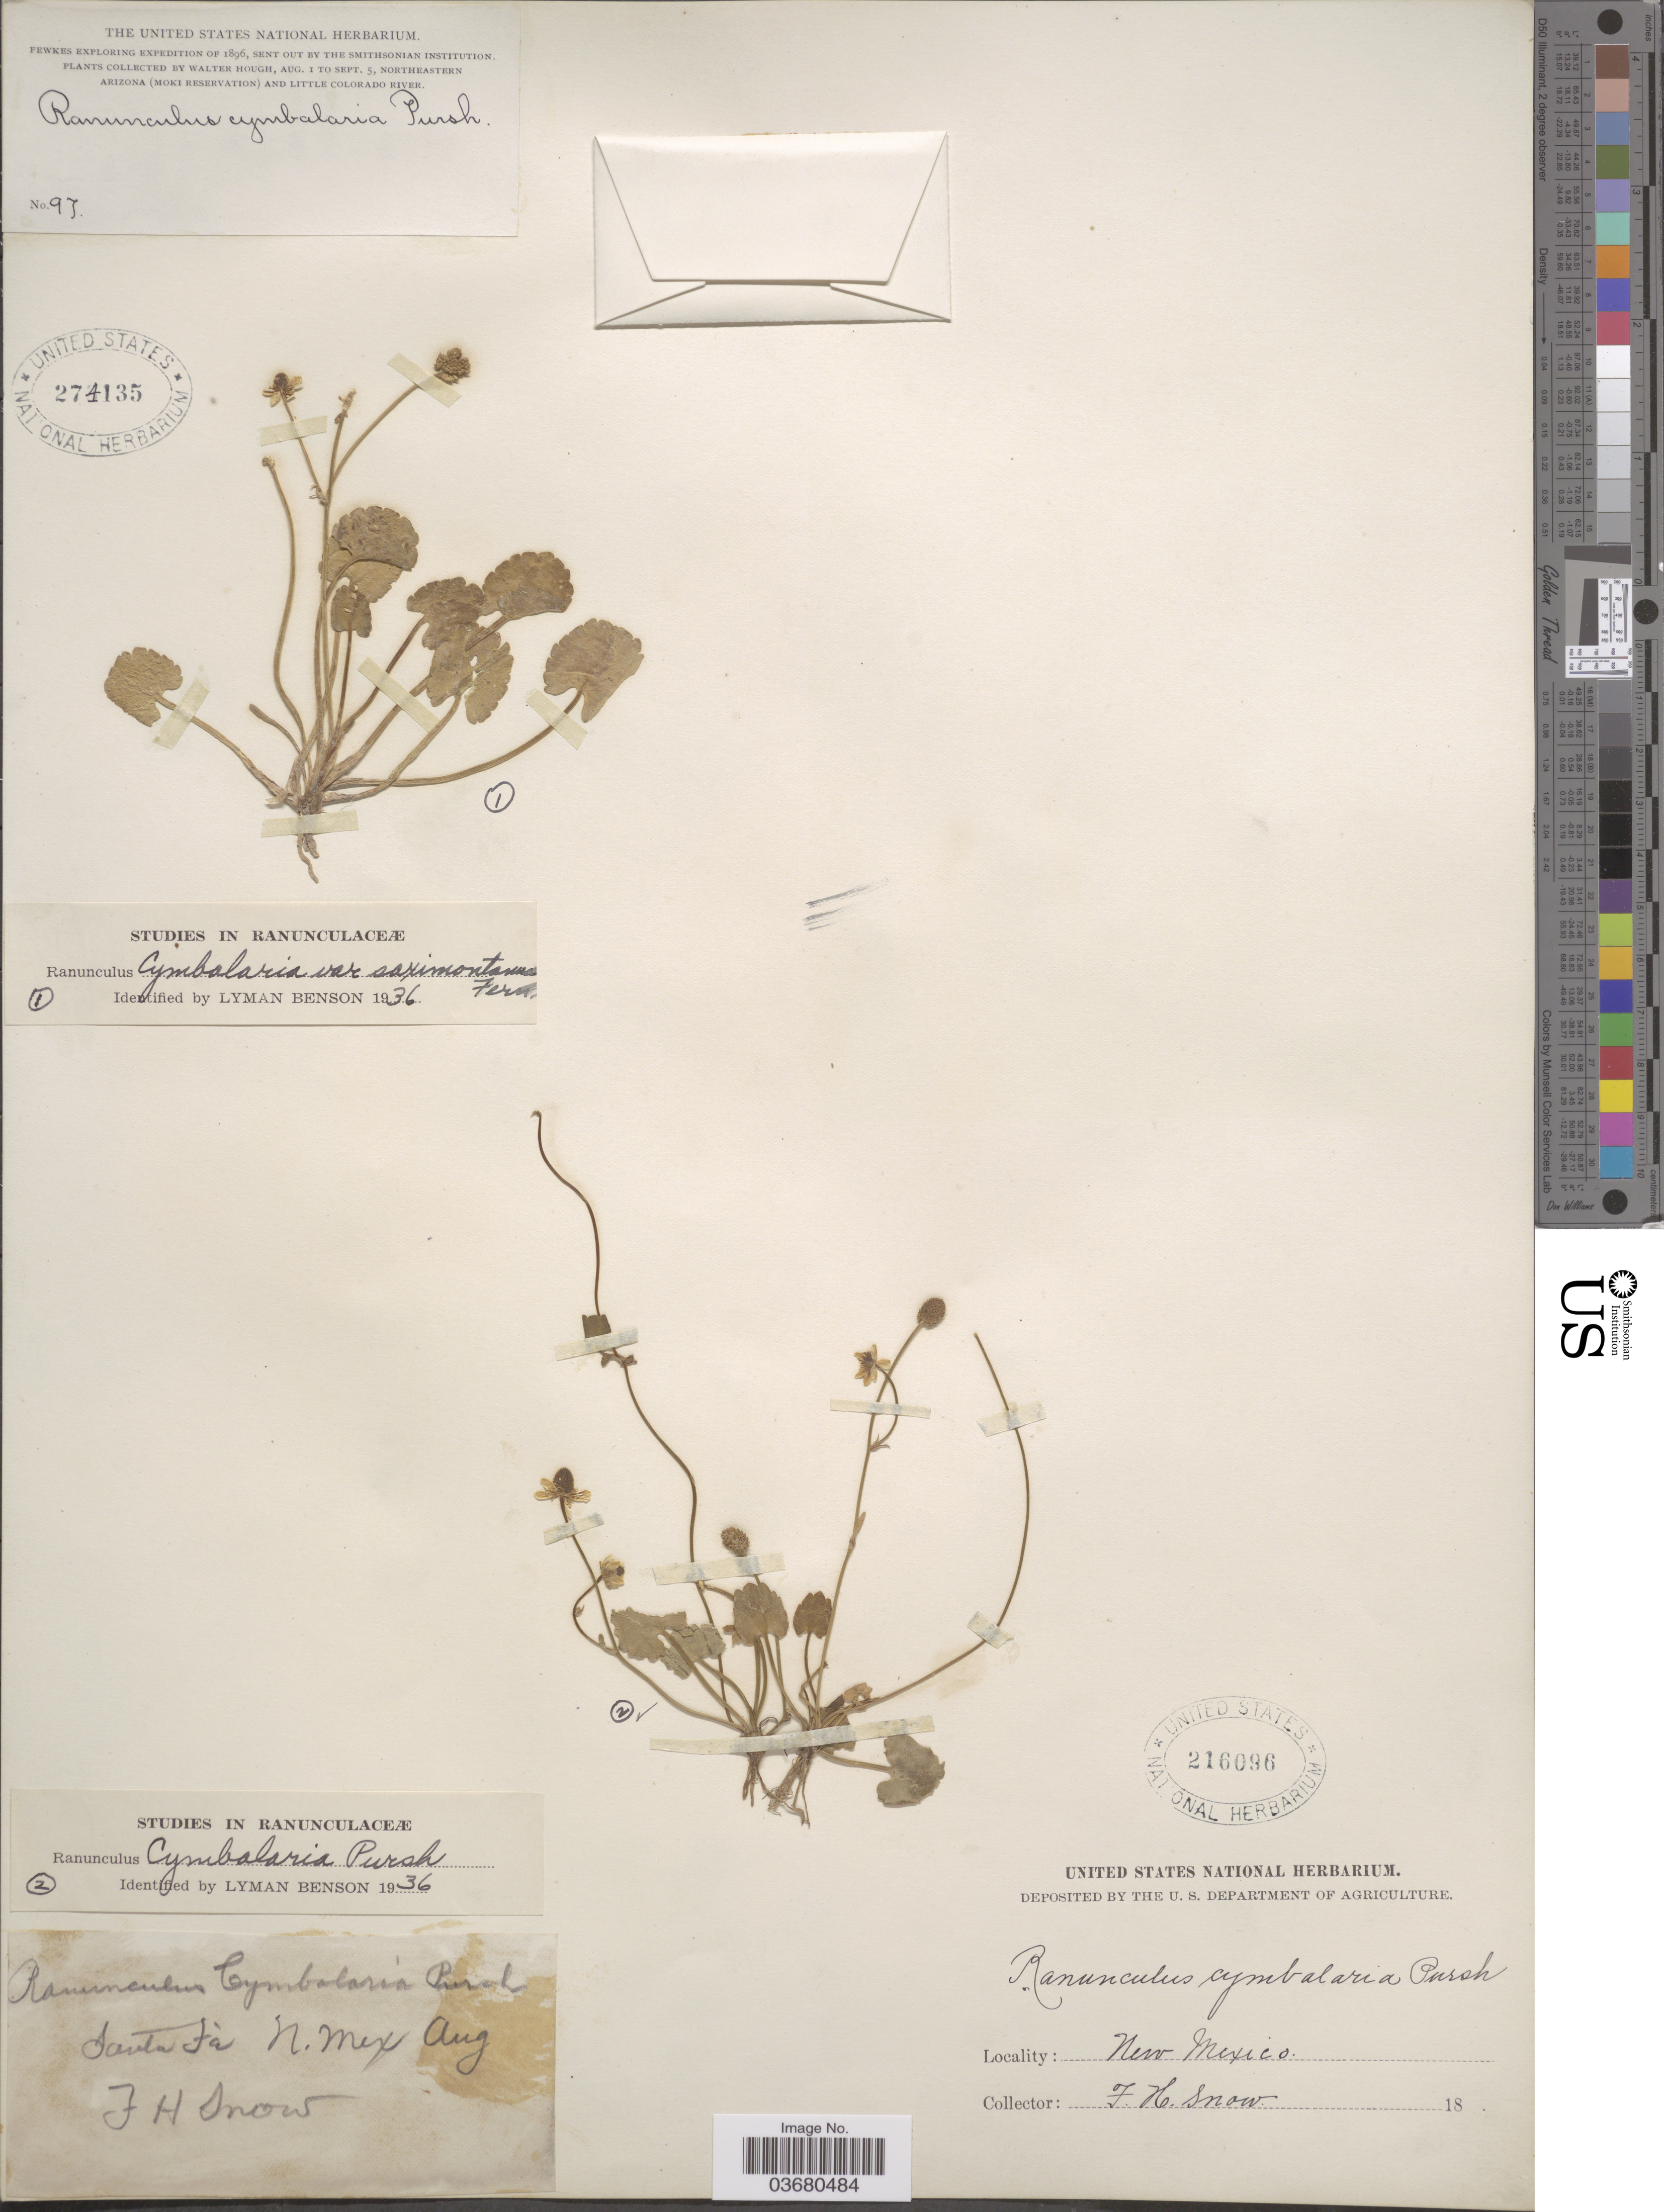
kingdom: Plantae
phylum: Tracheophyta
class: Magnoliopsida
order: Ranunculales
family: Ranunculaceae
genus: Halerpestes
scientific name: Halerpestes cymbalaria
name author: (Pursh) Greene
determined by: Strong, M. T., (US), Smithsonian Institution - National Museum of Natural History (UNITED STATES)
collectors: W. Hough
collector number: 97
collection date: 1896-08-01/1896-09-05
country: United States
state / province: Arizona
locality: Northeastern Arizona (Moki Reservation) and Little Colorado River.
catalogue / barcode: US 274135